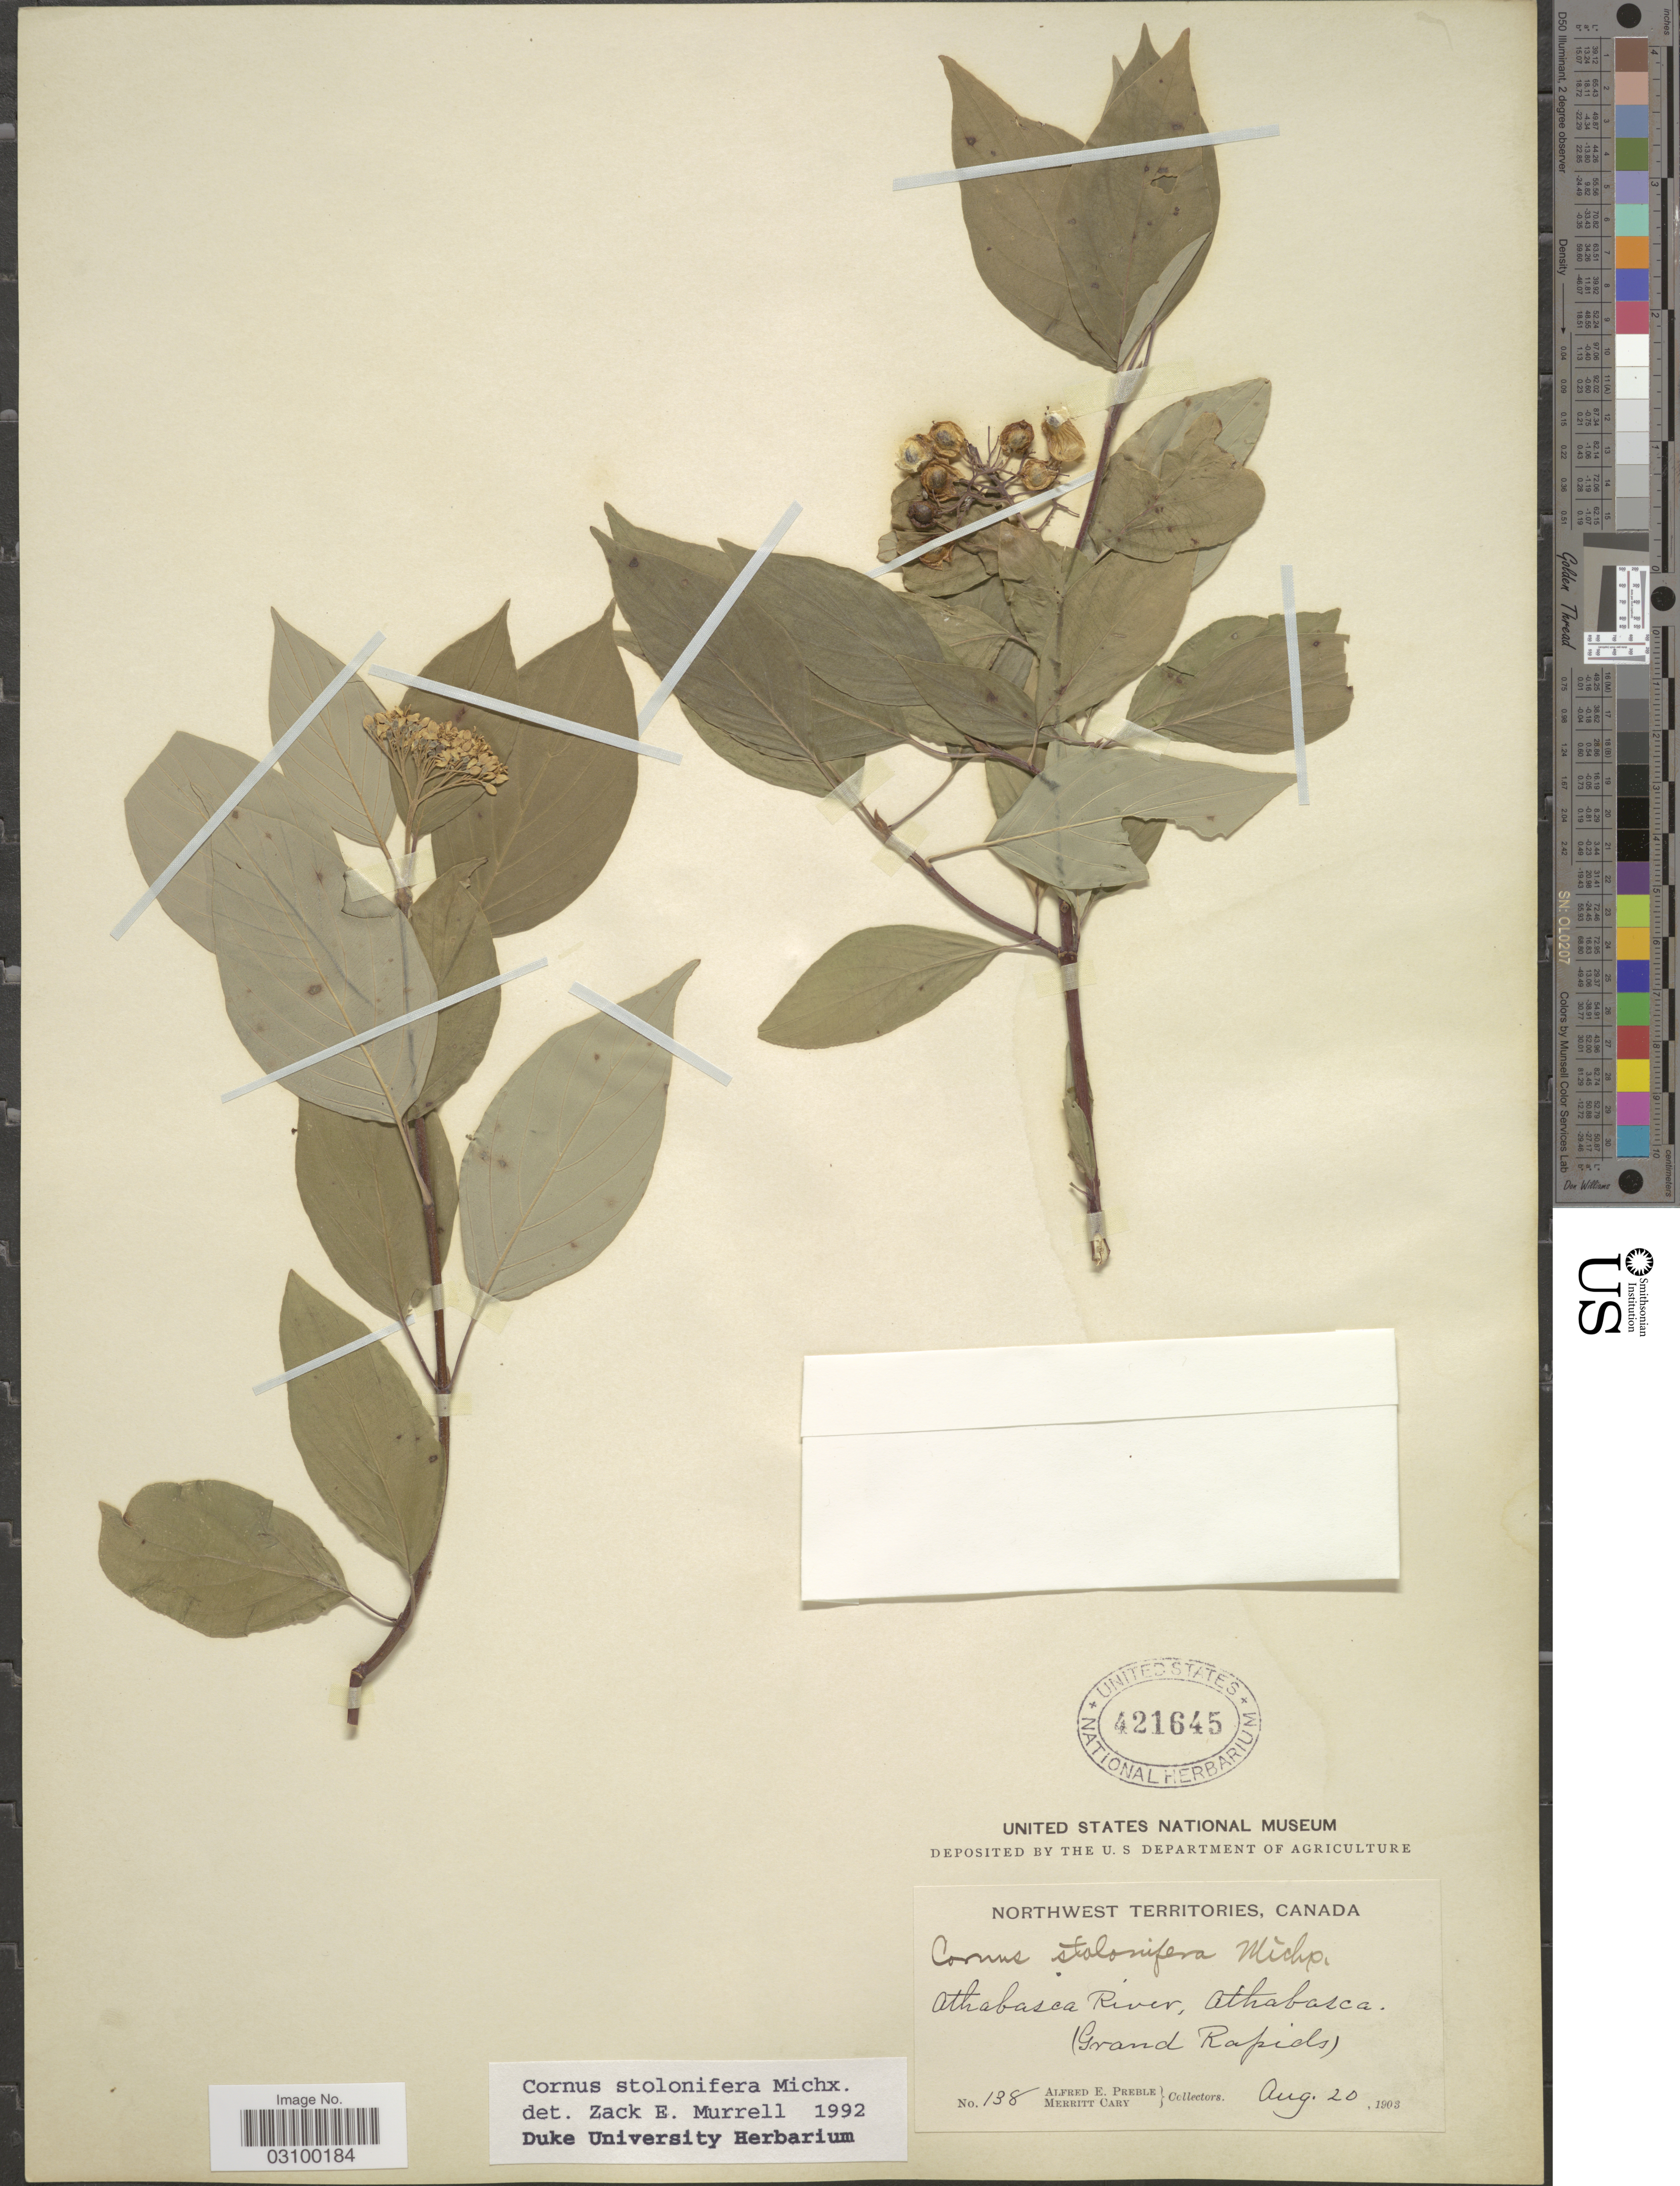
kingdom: Plantae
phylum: Tracheophyta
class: Magnoliopsida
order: Cornales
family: Cornaceae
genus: Cornus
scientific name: Cornus sericea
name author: L.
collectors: A. Preble & M. Cary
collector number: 138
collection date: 1903-08-20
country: Canada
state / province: Northwest Territories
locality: Athabasca River, Athabasca (Grand Rapids).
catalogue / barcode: US 421645